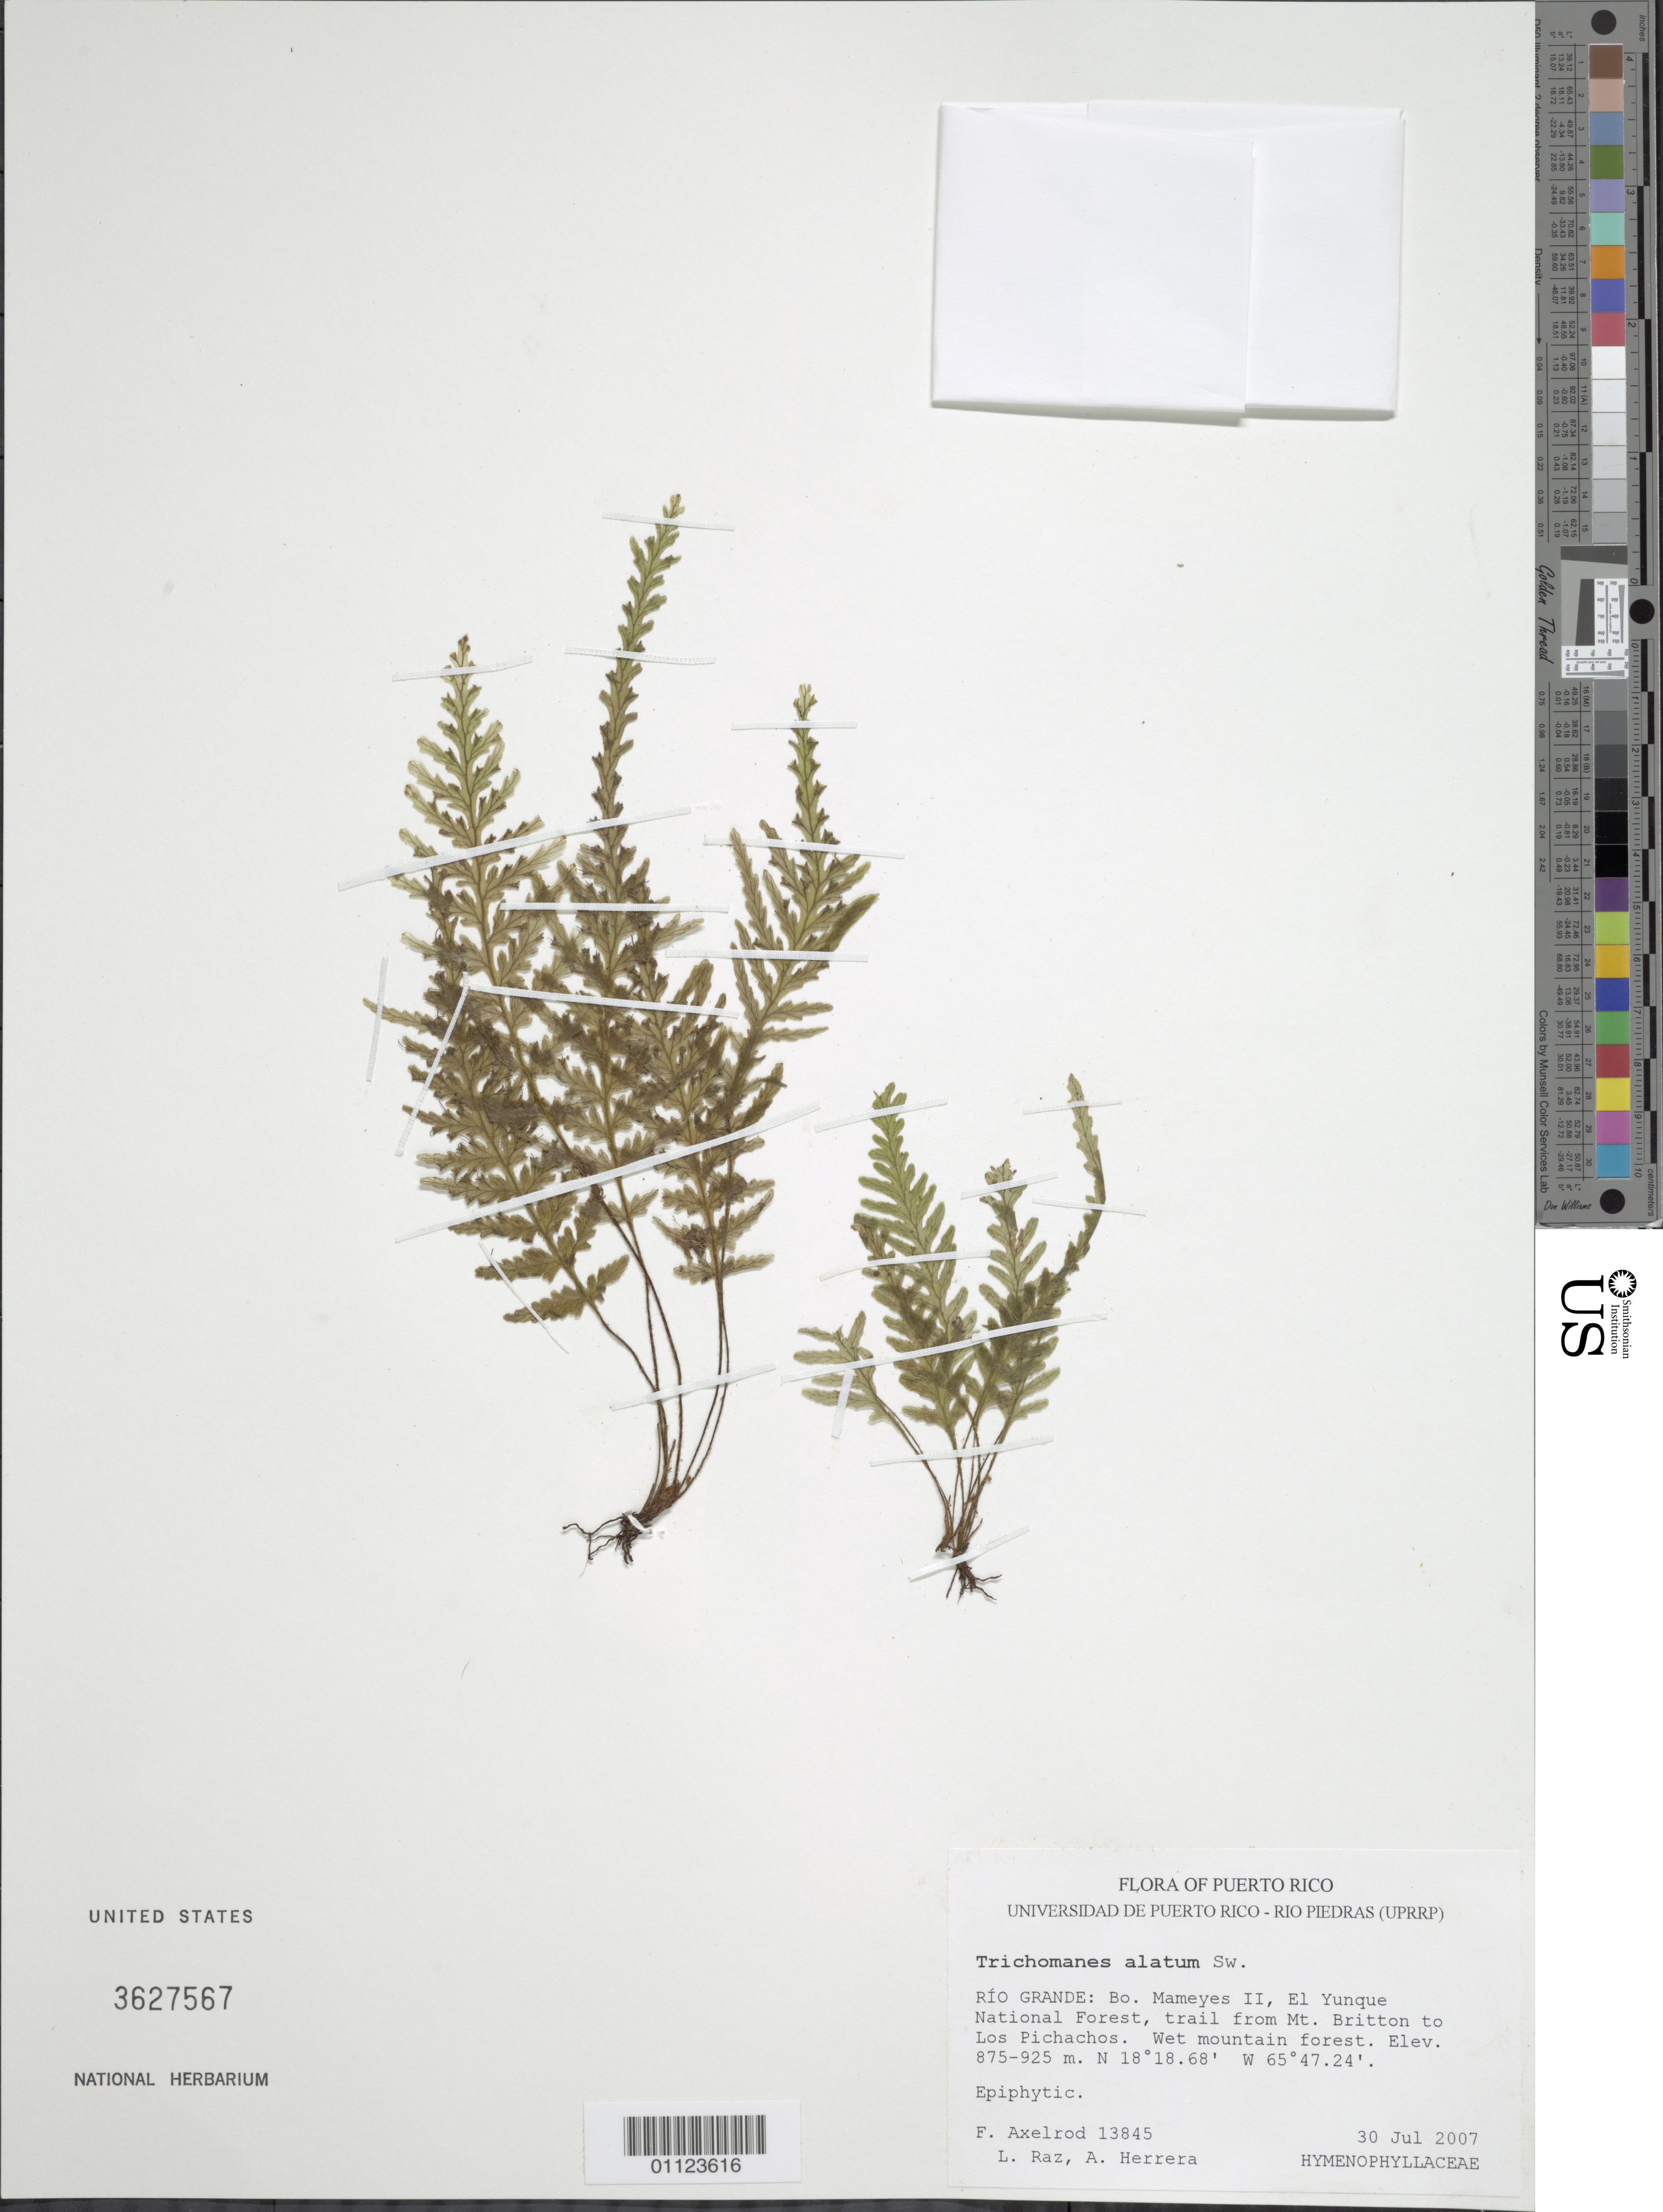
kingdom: Plantae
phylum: Tracheophyta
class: Polypodiopsida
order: Hymenophyllales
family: Hymenophyllaceae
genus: Trichomanes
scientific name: Trichomanes alatum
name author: Sw.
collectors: F. S. Axelrod, L. Raz & A. Herrera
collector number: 13845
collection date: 2007-07-30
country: Puerto Rico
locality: Río Grande: Bo. Mameyes II, El Yunque National Forest, trail from Mt. Britton to Los Pichachos.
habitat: Wet mountain forest.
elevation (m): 875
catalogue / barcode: US 3627567